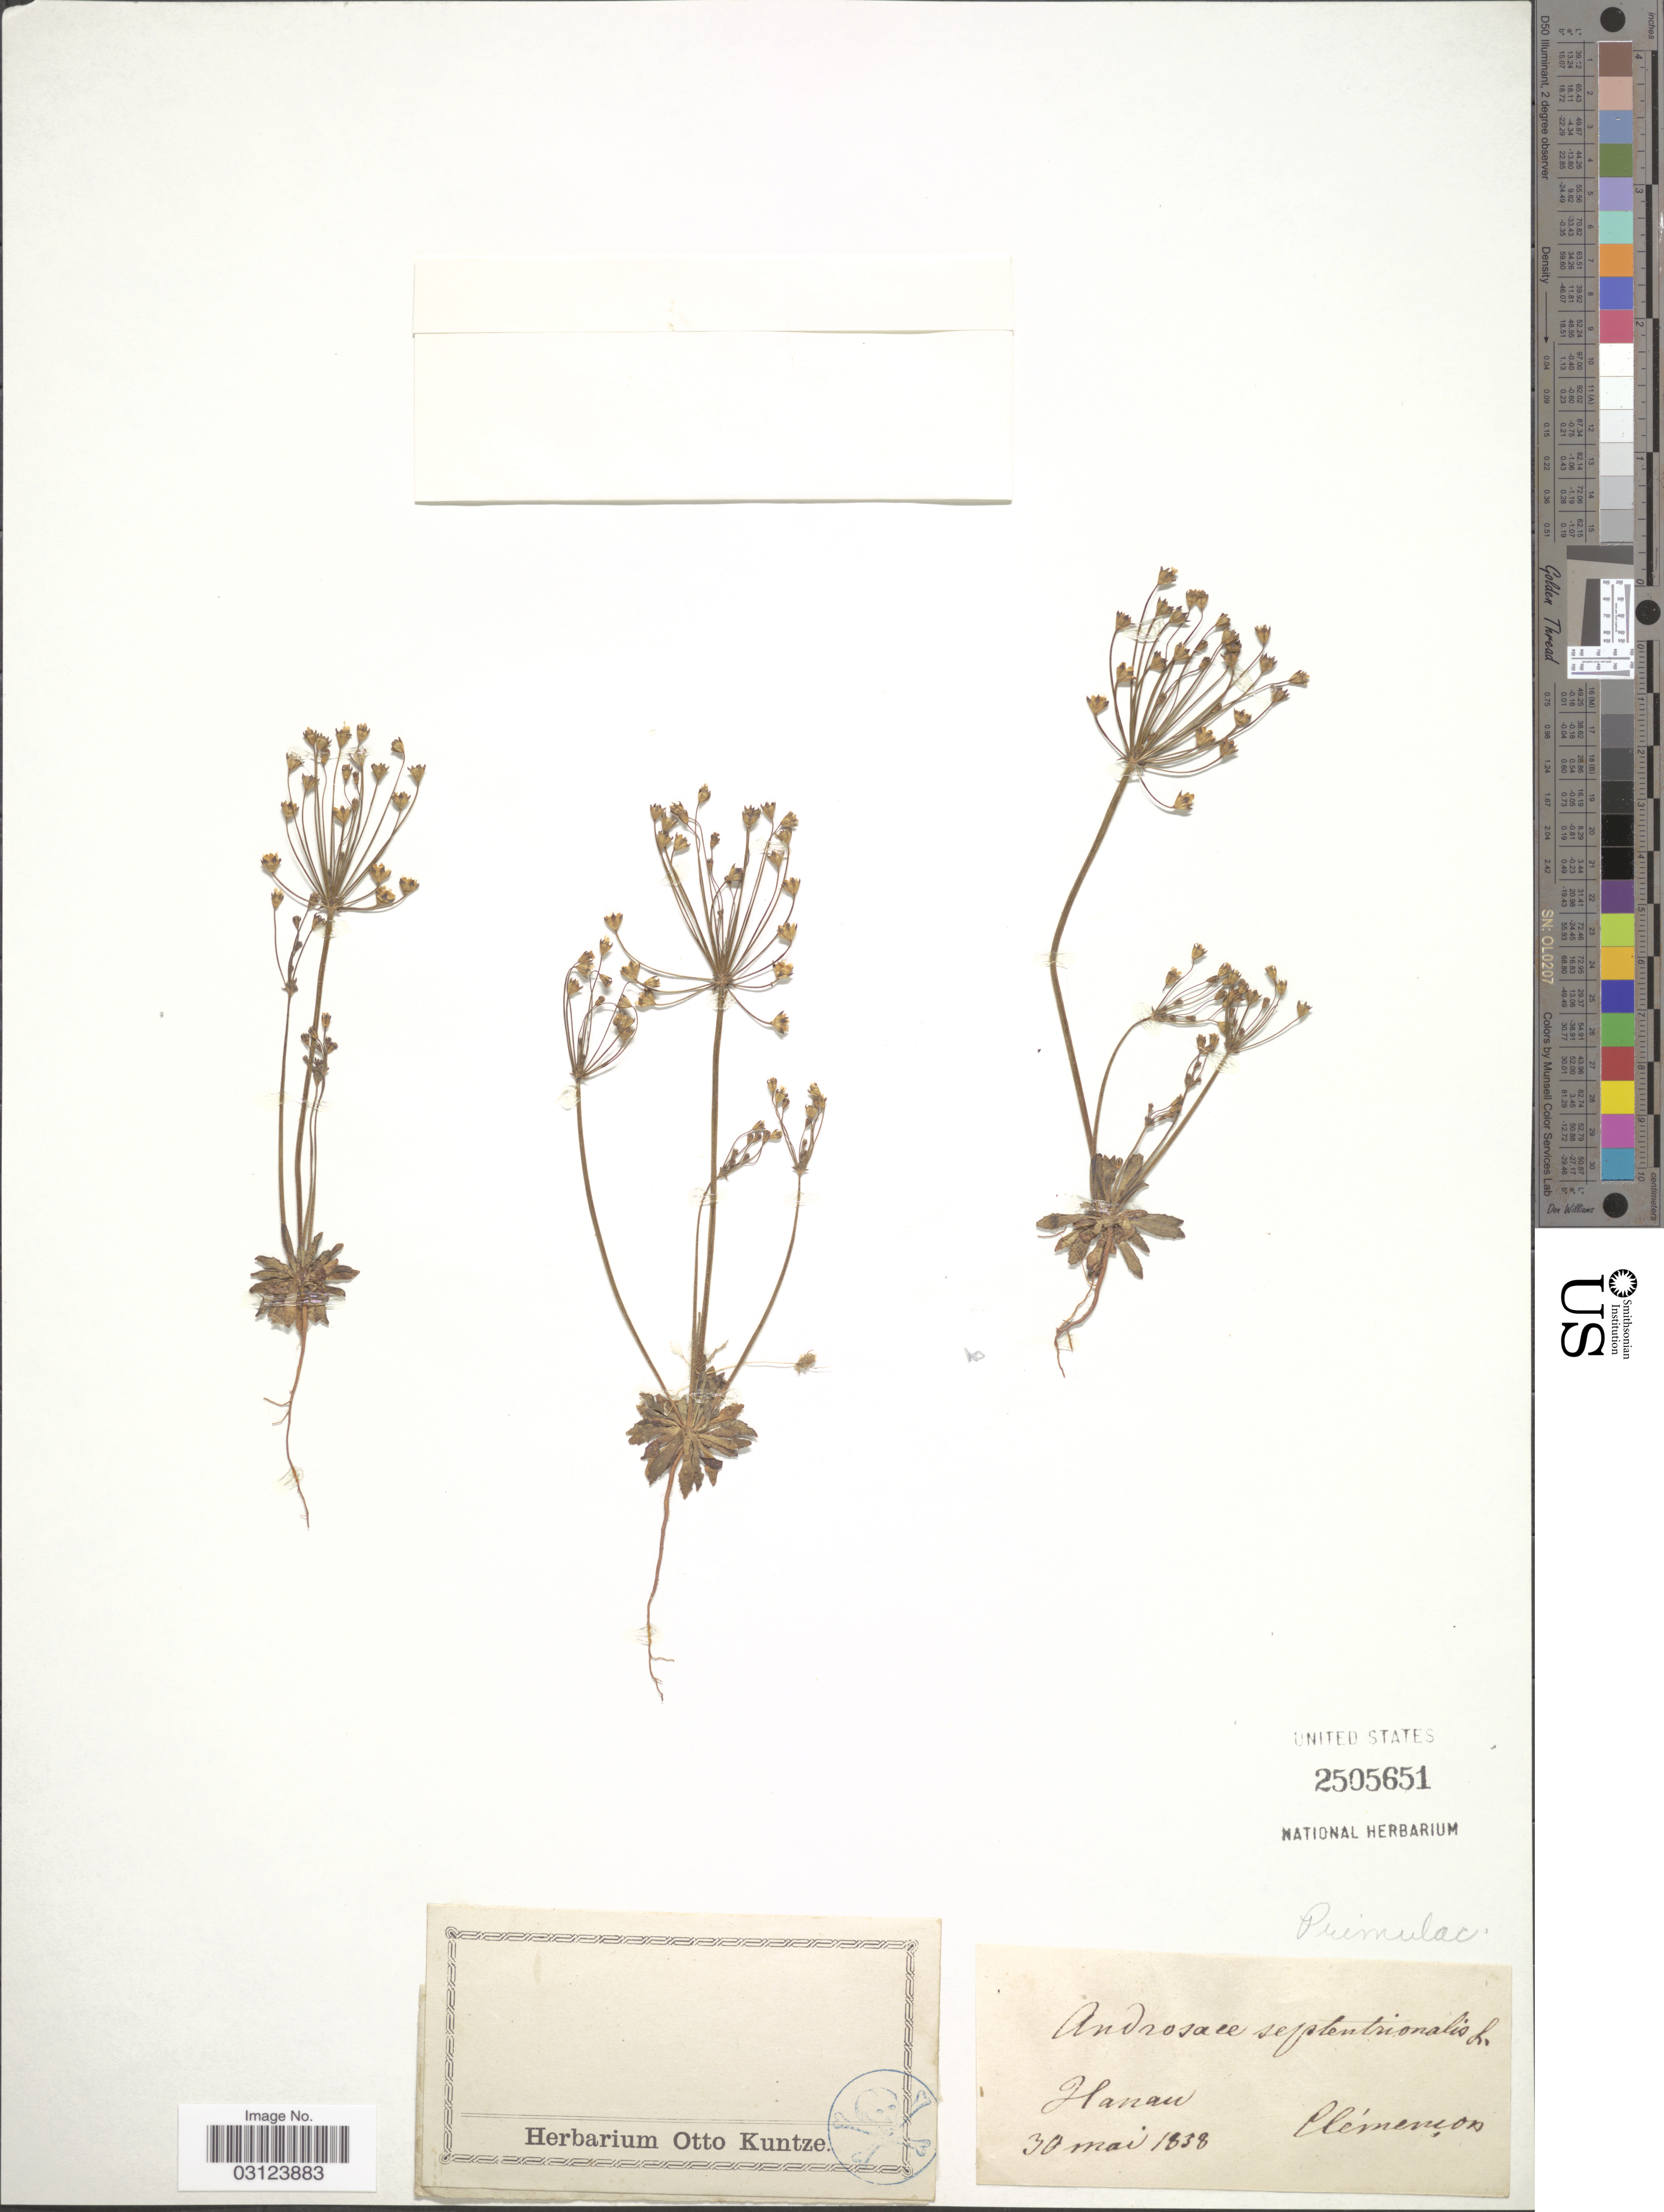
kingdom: Plantae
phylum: Tracheophyta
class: Magnoliopsida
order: Ericales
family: Primulaceae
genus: Androsace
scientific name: Androsace septentrionalis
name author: L.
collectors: H. Clémençon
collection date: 1838-05-30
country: Germany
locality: Hanau.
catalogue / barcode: US 2505651